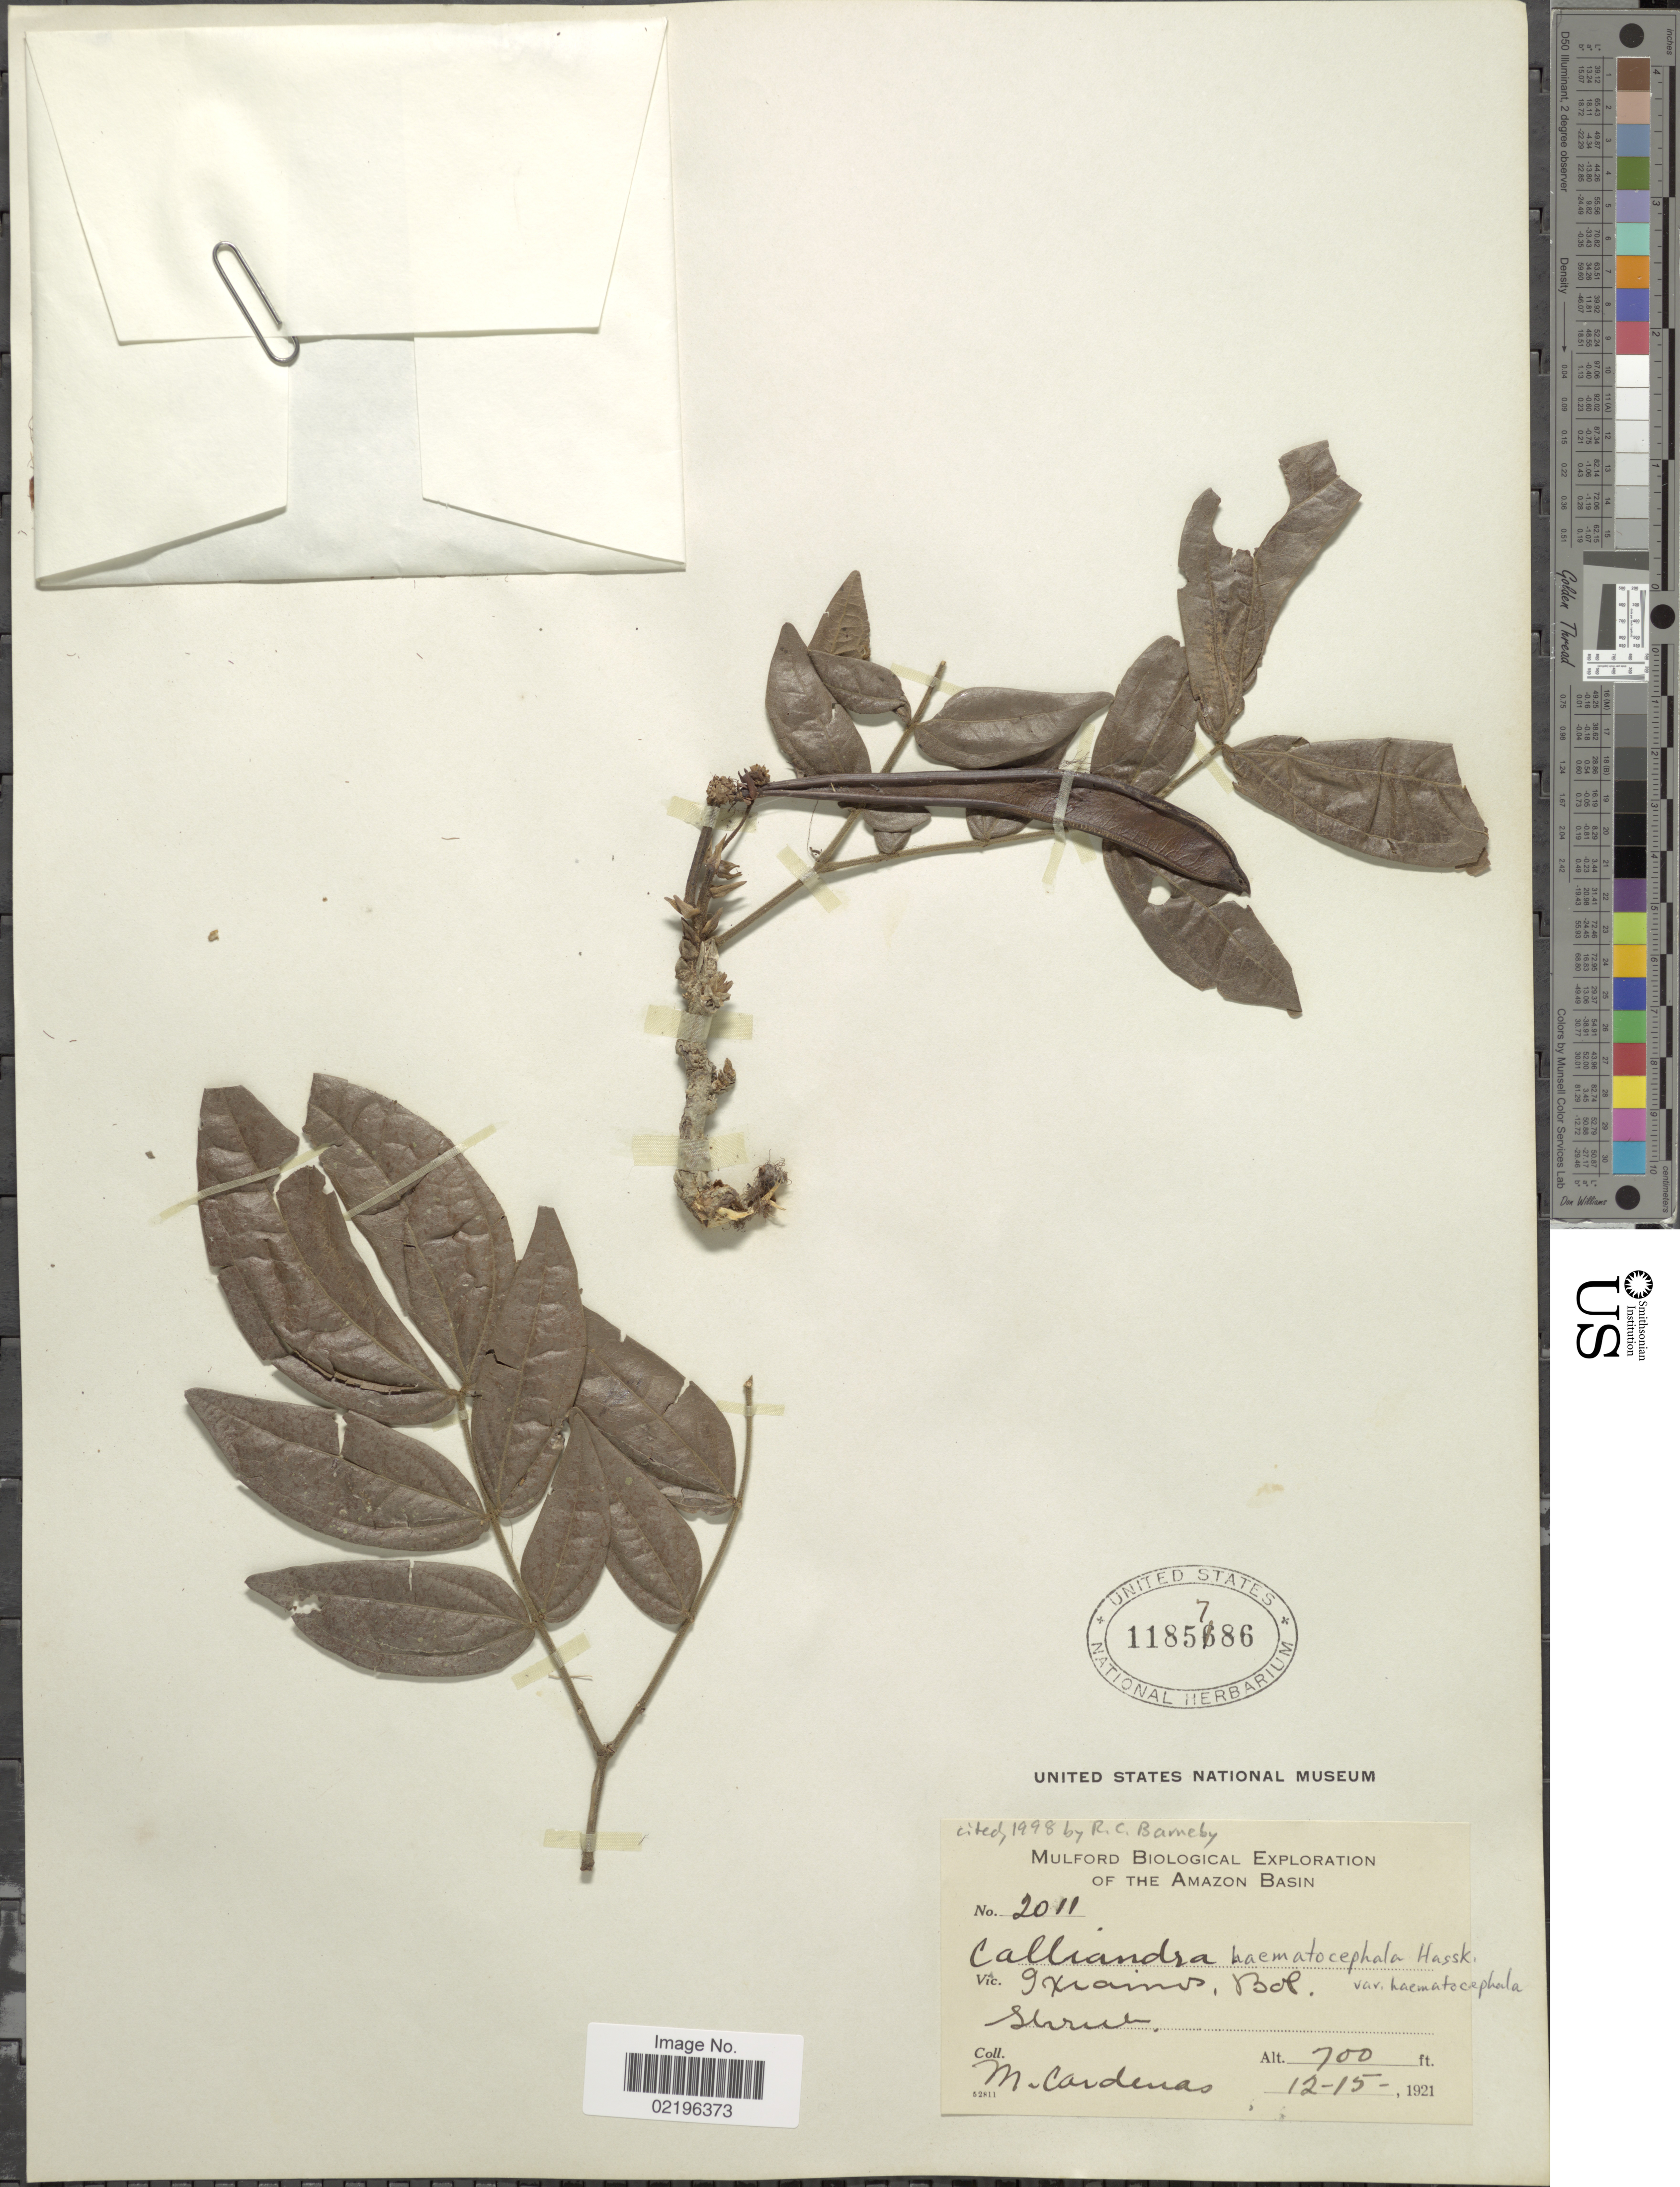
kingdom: Plantae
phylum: Tracheophyta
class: Magnoliopsida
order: Fabales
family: Fabaceae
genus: Calliandra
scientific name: Calliandra haematocephala var. haematocephala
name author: Hassk.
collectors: M. Cárdenas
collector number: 2011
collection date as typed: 12-15-1921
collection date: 1921-12-15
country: Bolivia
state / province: La Paz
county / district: Iturralde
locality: Ixiamas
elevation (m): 213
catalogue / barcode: US 1185786